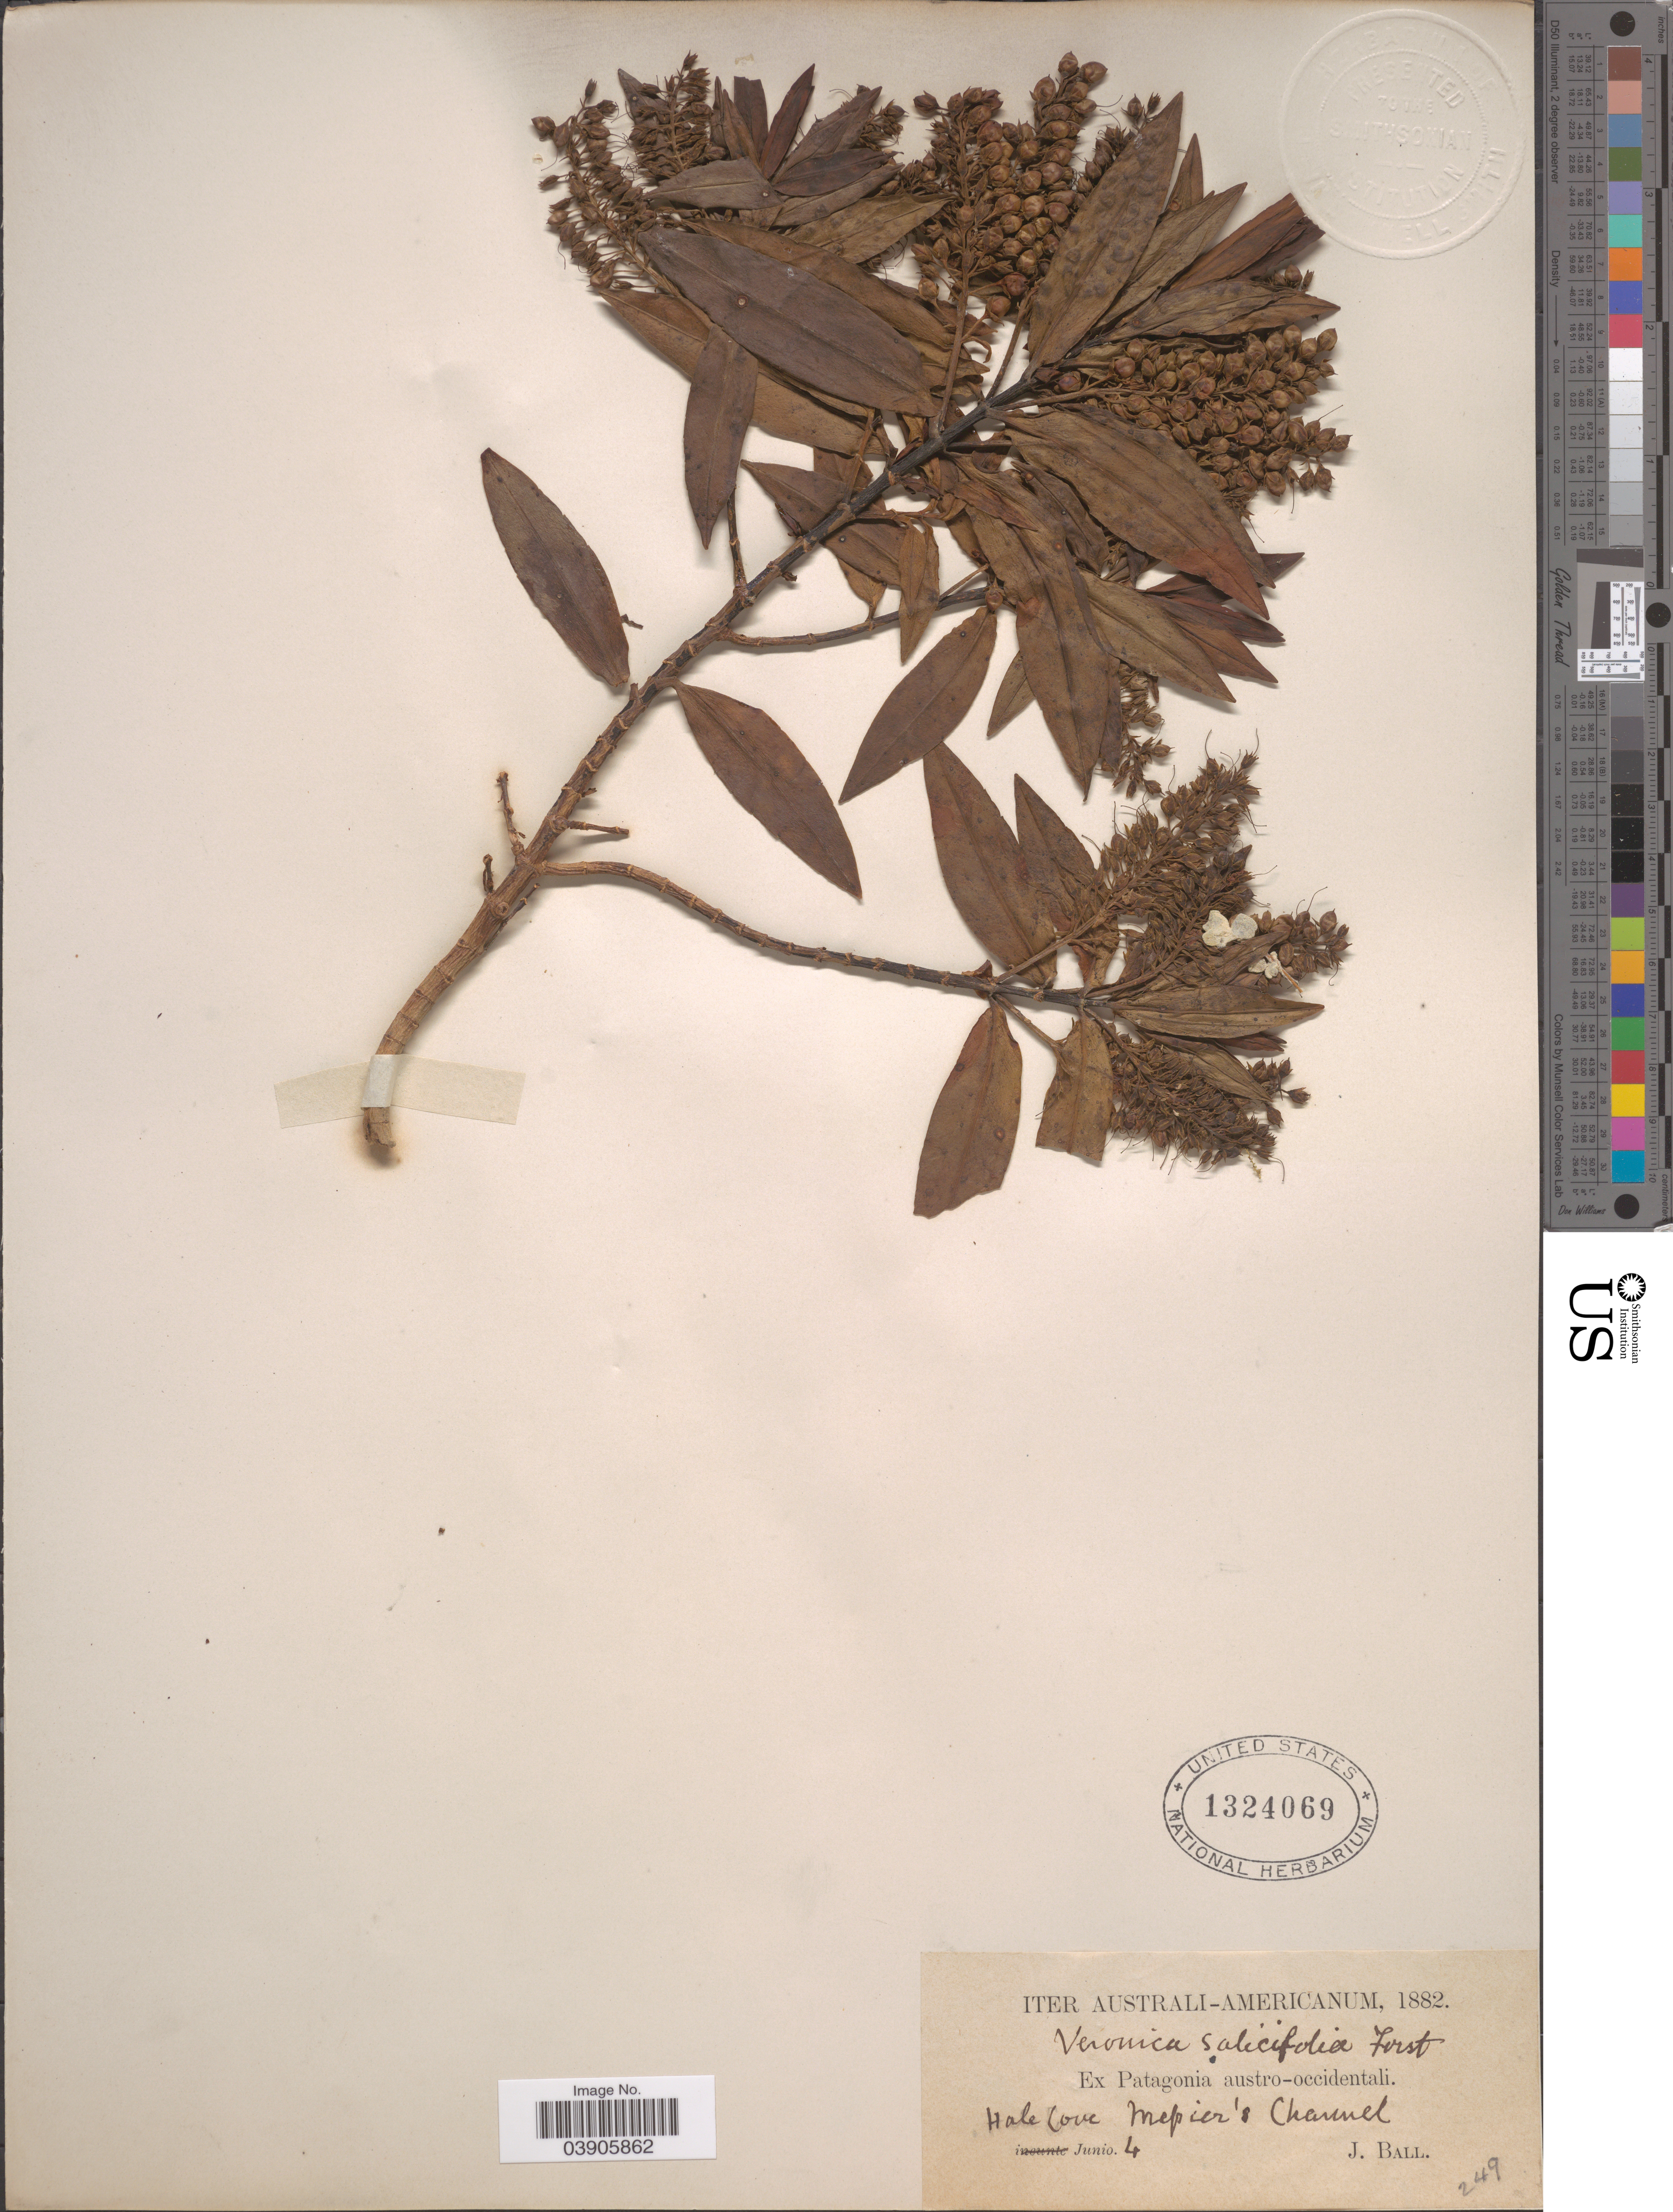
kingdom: Plantae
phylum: Tracheophyta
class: Magnoliopsida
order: Lamiales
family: Plantaginaceae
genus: Hebe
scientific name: Hebe blanda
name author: (Cheeseman) Pennell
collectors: J. Ball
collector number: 249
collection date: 1882-06-04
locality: Ex Patagonia austro-occidentali. Hale Cove. Mepier's Channel.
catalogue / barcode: US 1324069